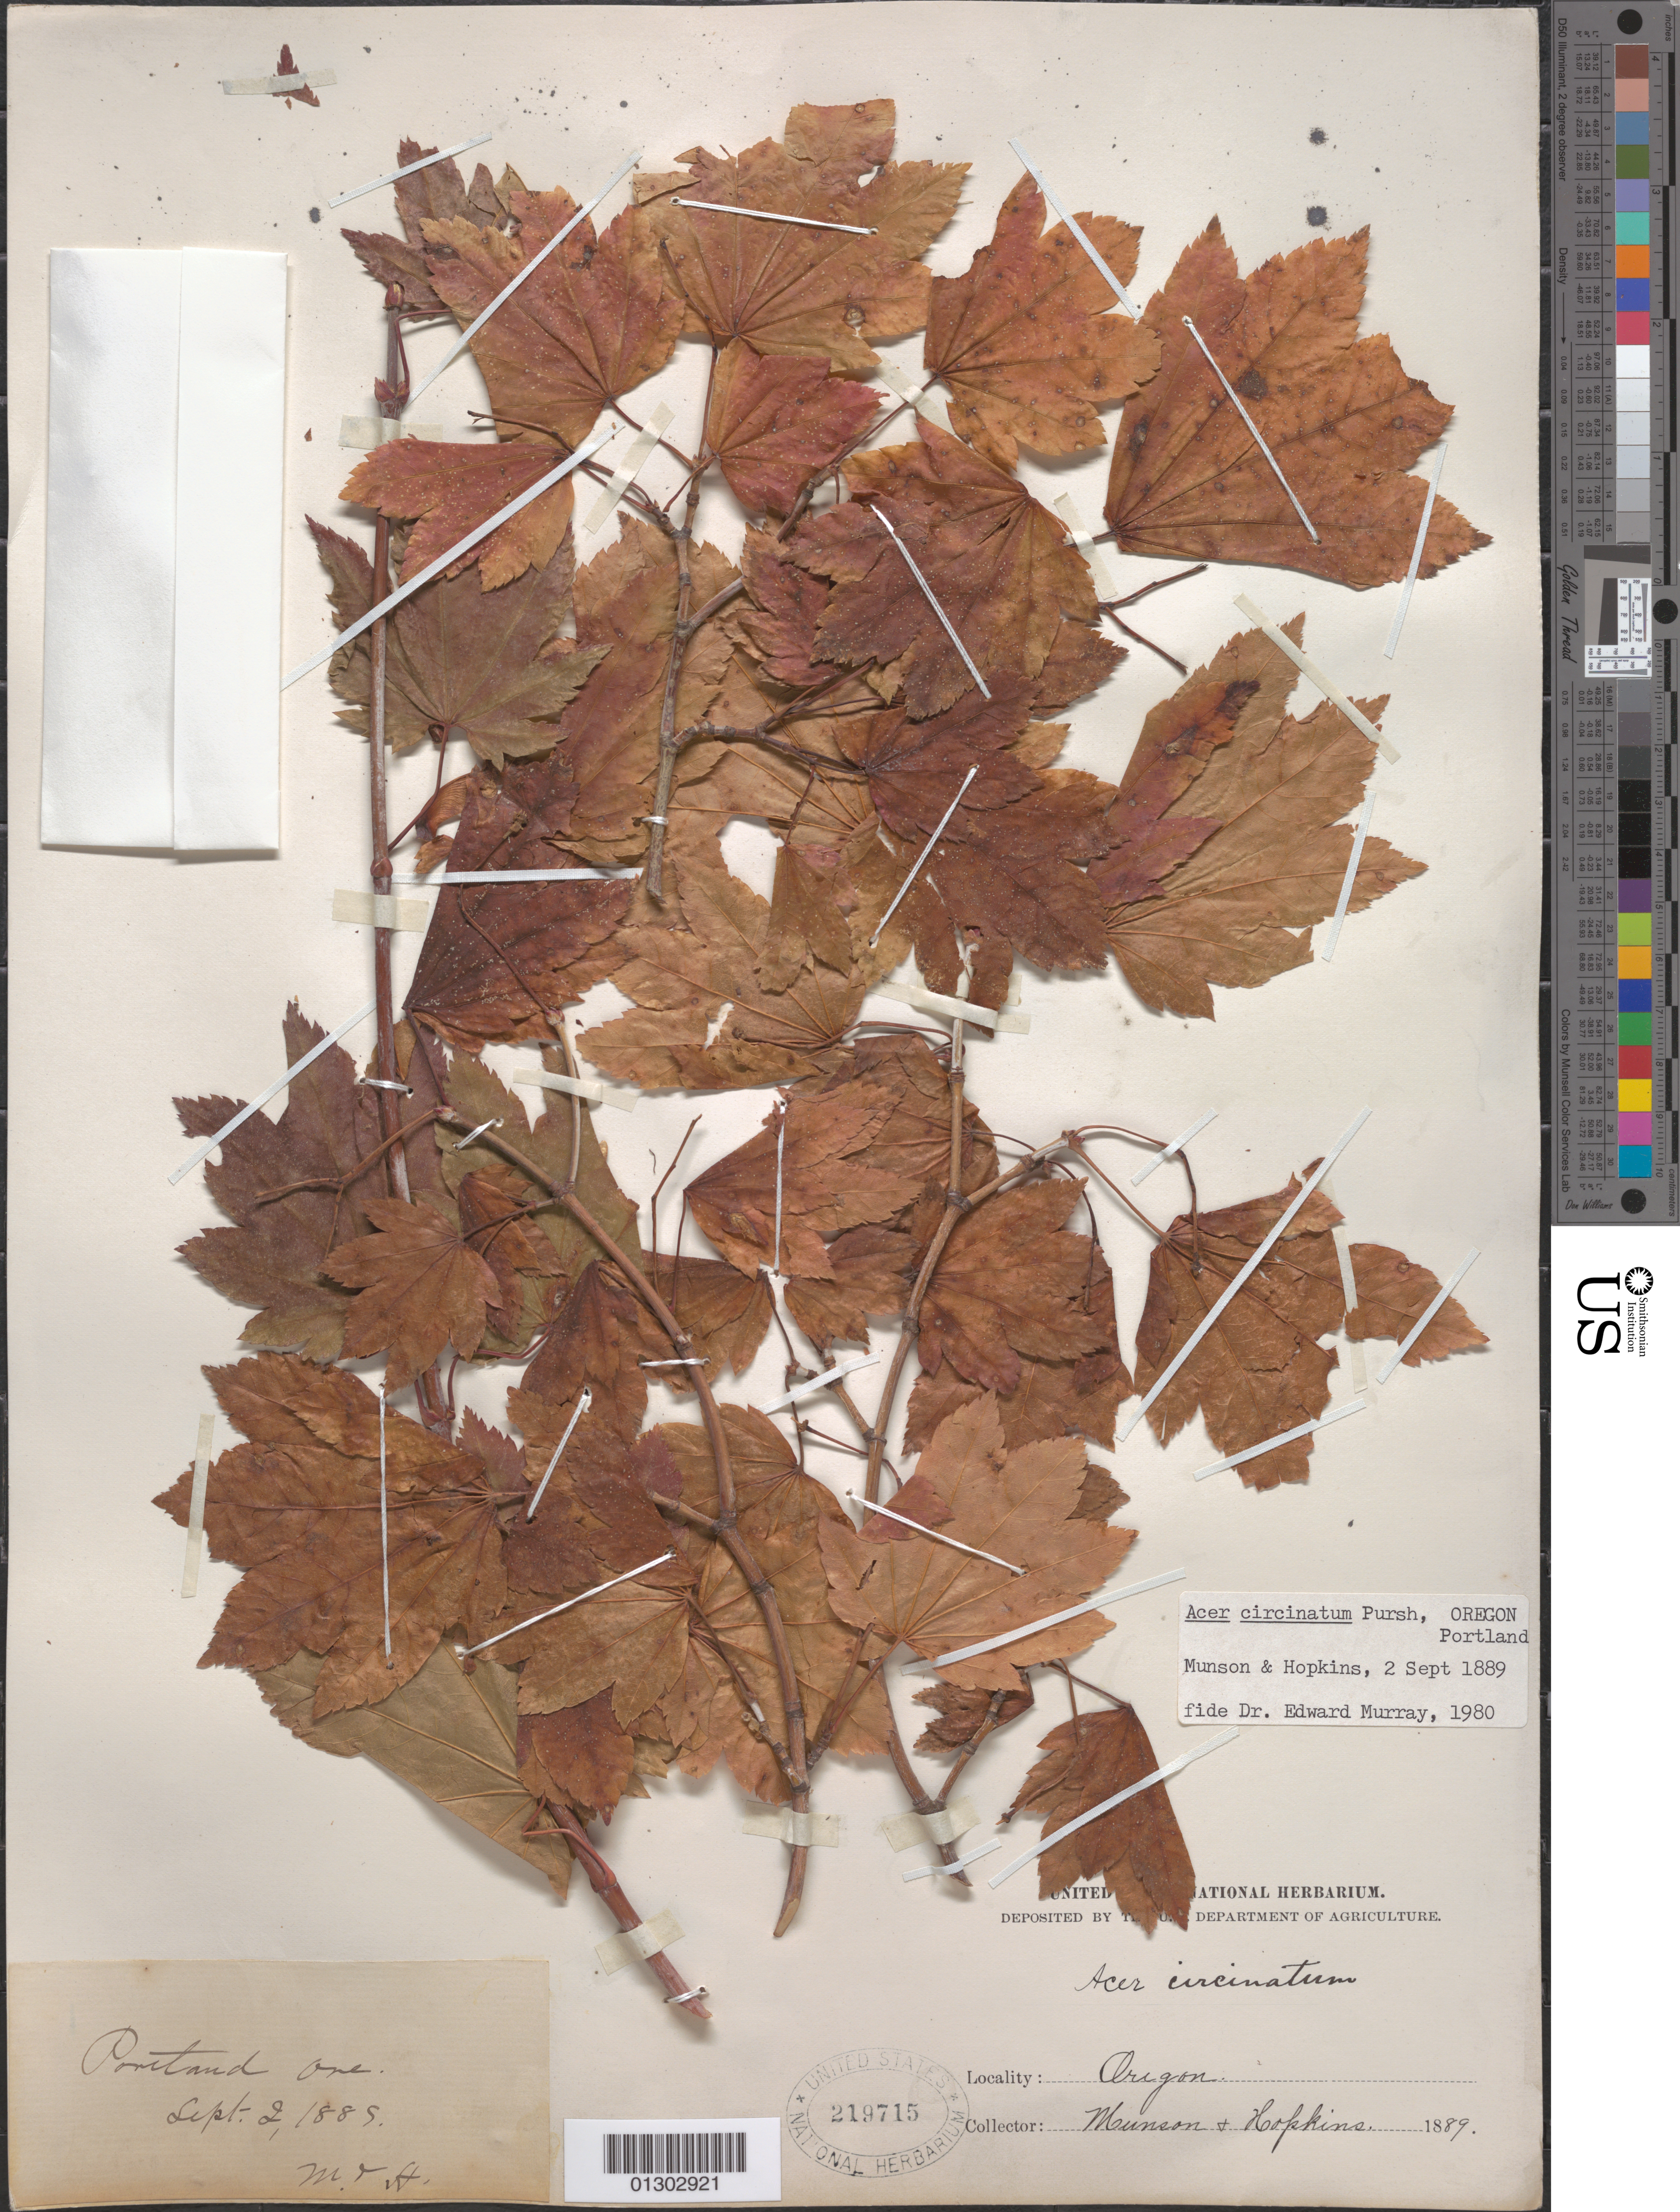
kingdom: Plantae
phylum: Tracheophyta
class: Magnoliopsida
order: Sapindales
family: Sapindaceae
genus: Acer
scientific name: Acer circinatum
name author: Pursh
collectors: T. V. Munson & -. Hopkins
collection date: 1889-09-02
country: United States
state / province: Oregon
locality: Portland.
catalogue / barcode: US 219715